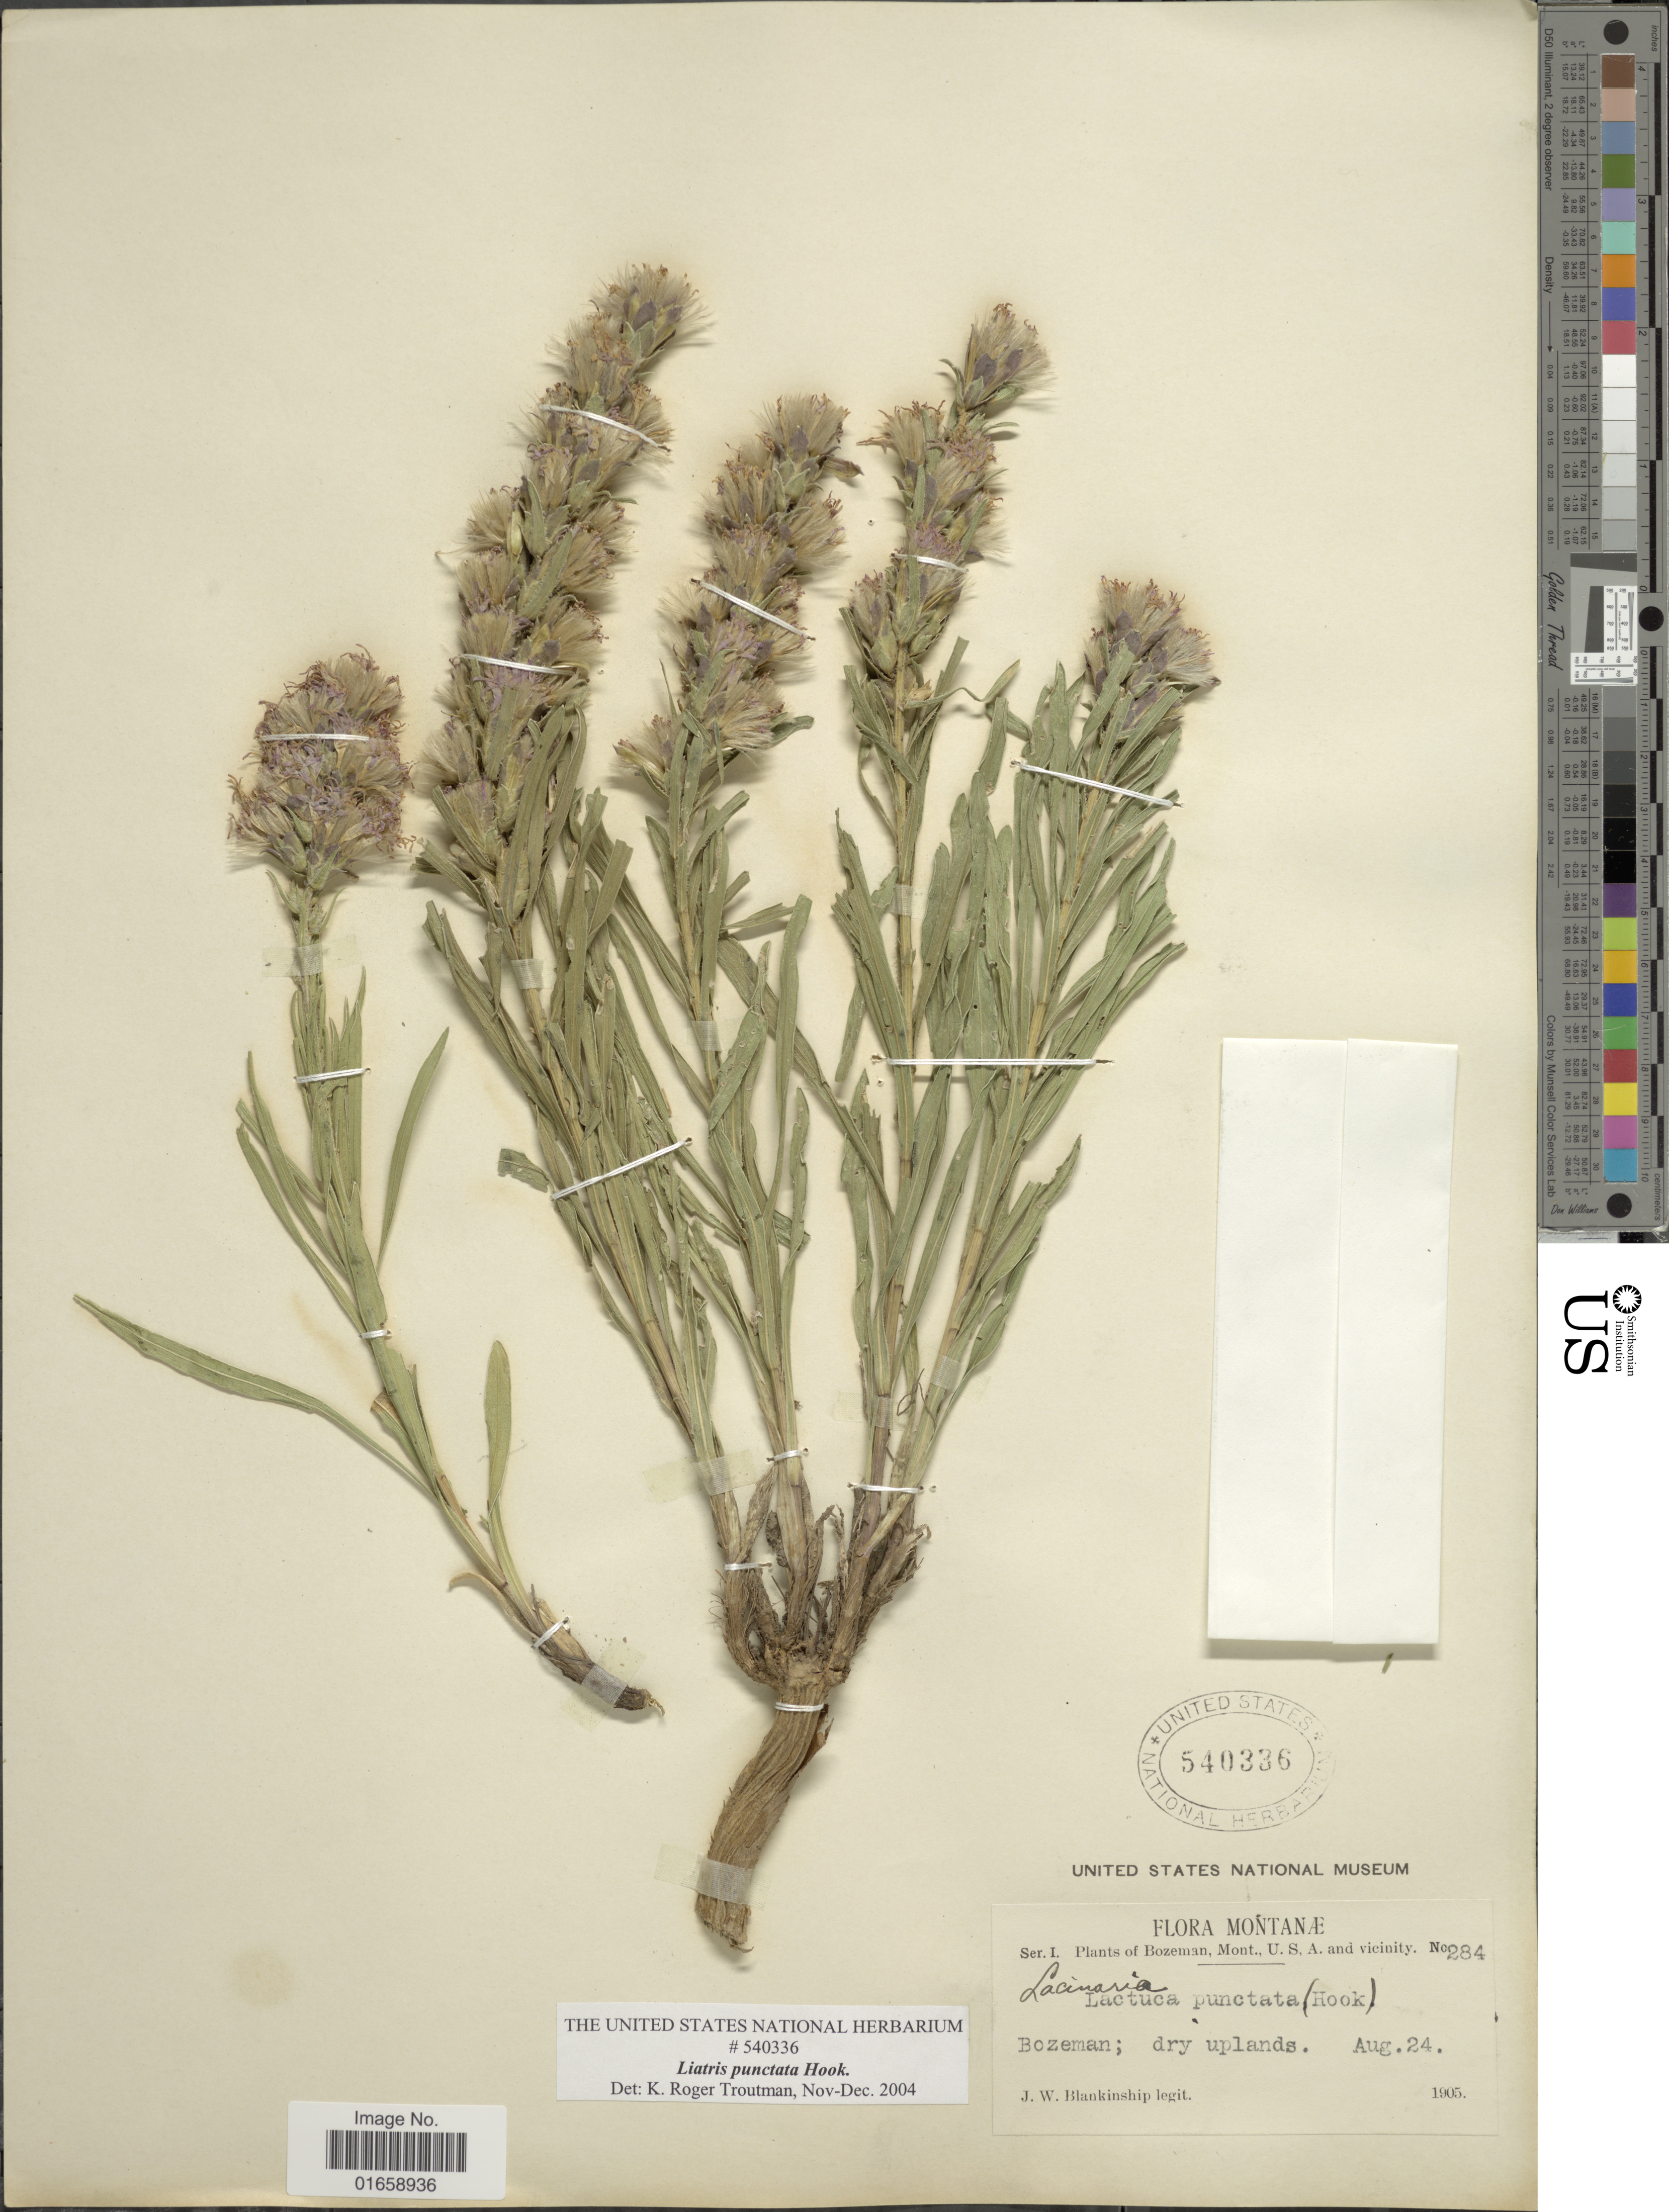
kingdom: Plantae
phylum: Tracheophyta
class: Magnoliopsida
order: Asterales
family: Asteraceae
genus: Liatris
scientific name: Liatris punctata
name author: Hook.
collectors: J. W. Blankinship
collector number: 284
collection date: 1905-08-24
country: United States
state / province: Montana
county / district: Gallatin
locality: Bozeman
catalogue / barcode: US 540336